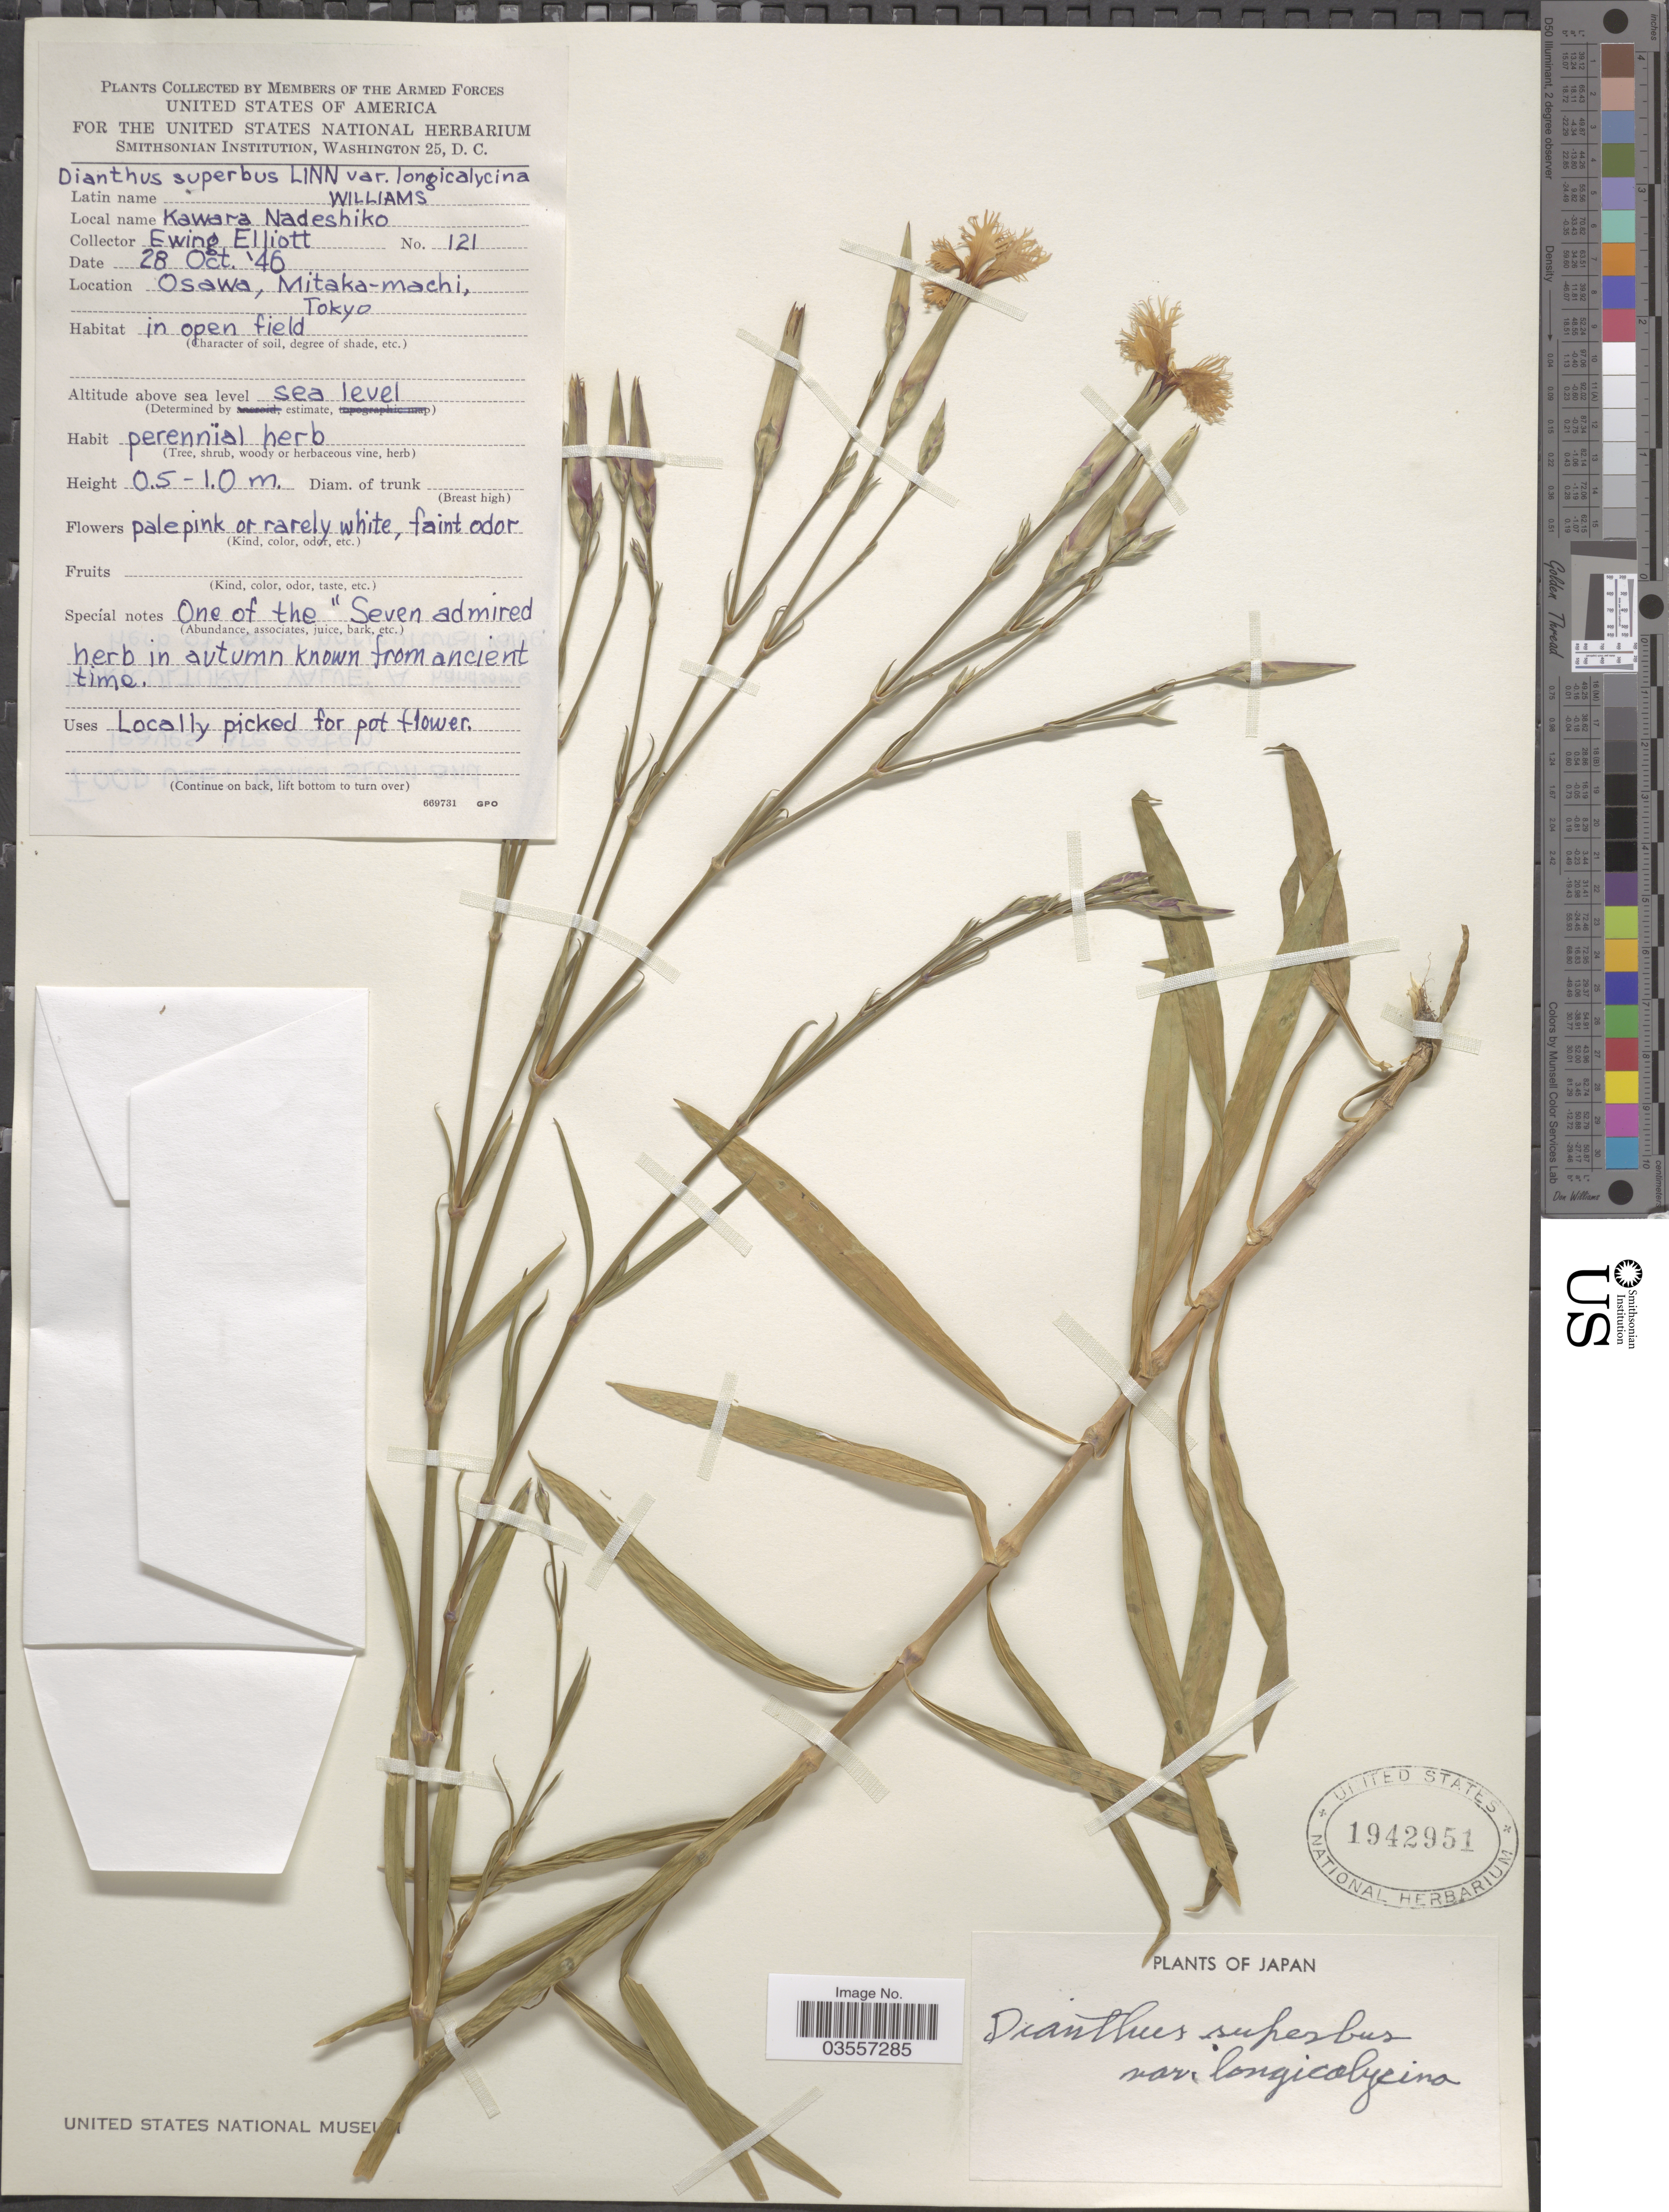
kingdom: Plantae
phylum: Tracheophyta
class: Magnoliopsida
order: Caryophyllales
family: Caryophyllaceae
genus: Dianthus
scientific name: Dianthus superbus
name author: L.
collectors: E. Elliott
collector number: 121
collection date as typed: Transcribed d/m/y: 28/10/46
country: Japan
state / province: Tokyo, Federal City of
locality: Osawa, Mitaka-machi, Tokyo.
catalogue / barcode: US 1942951